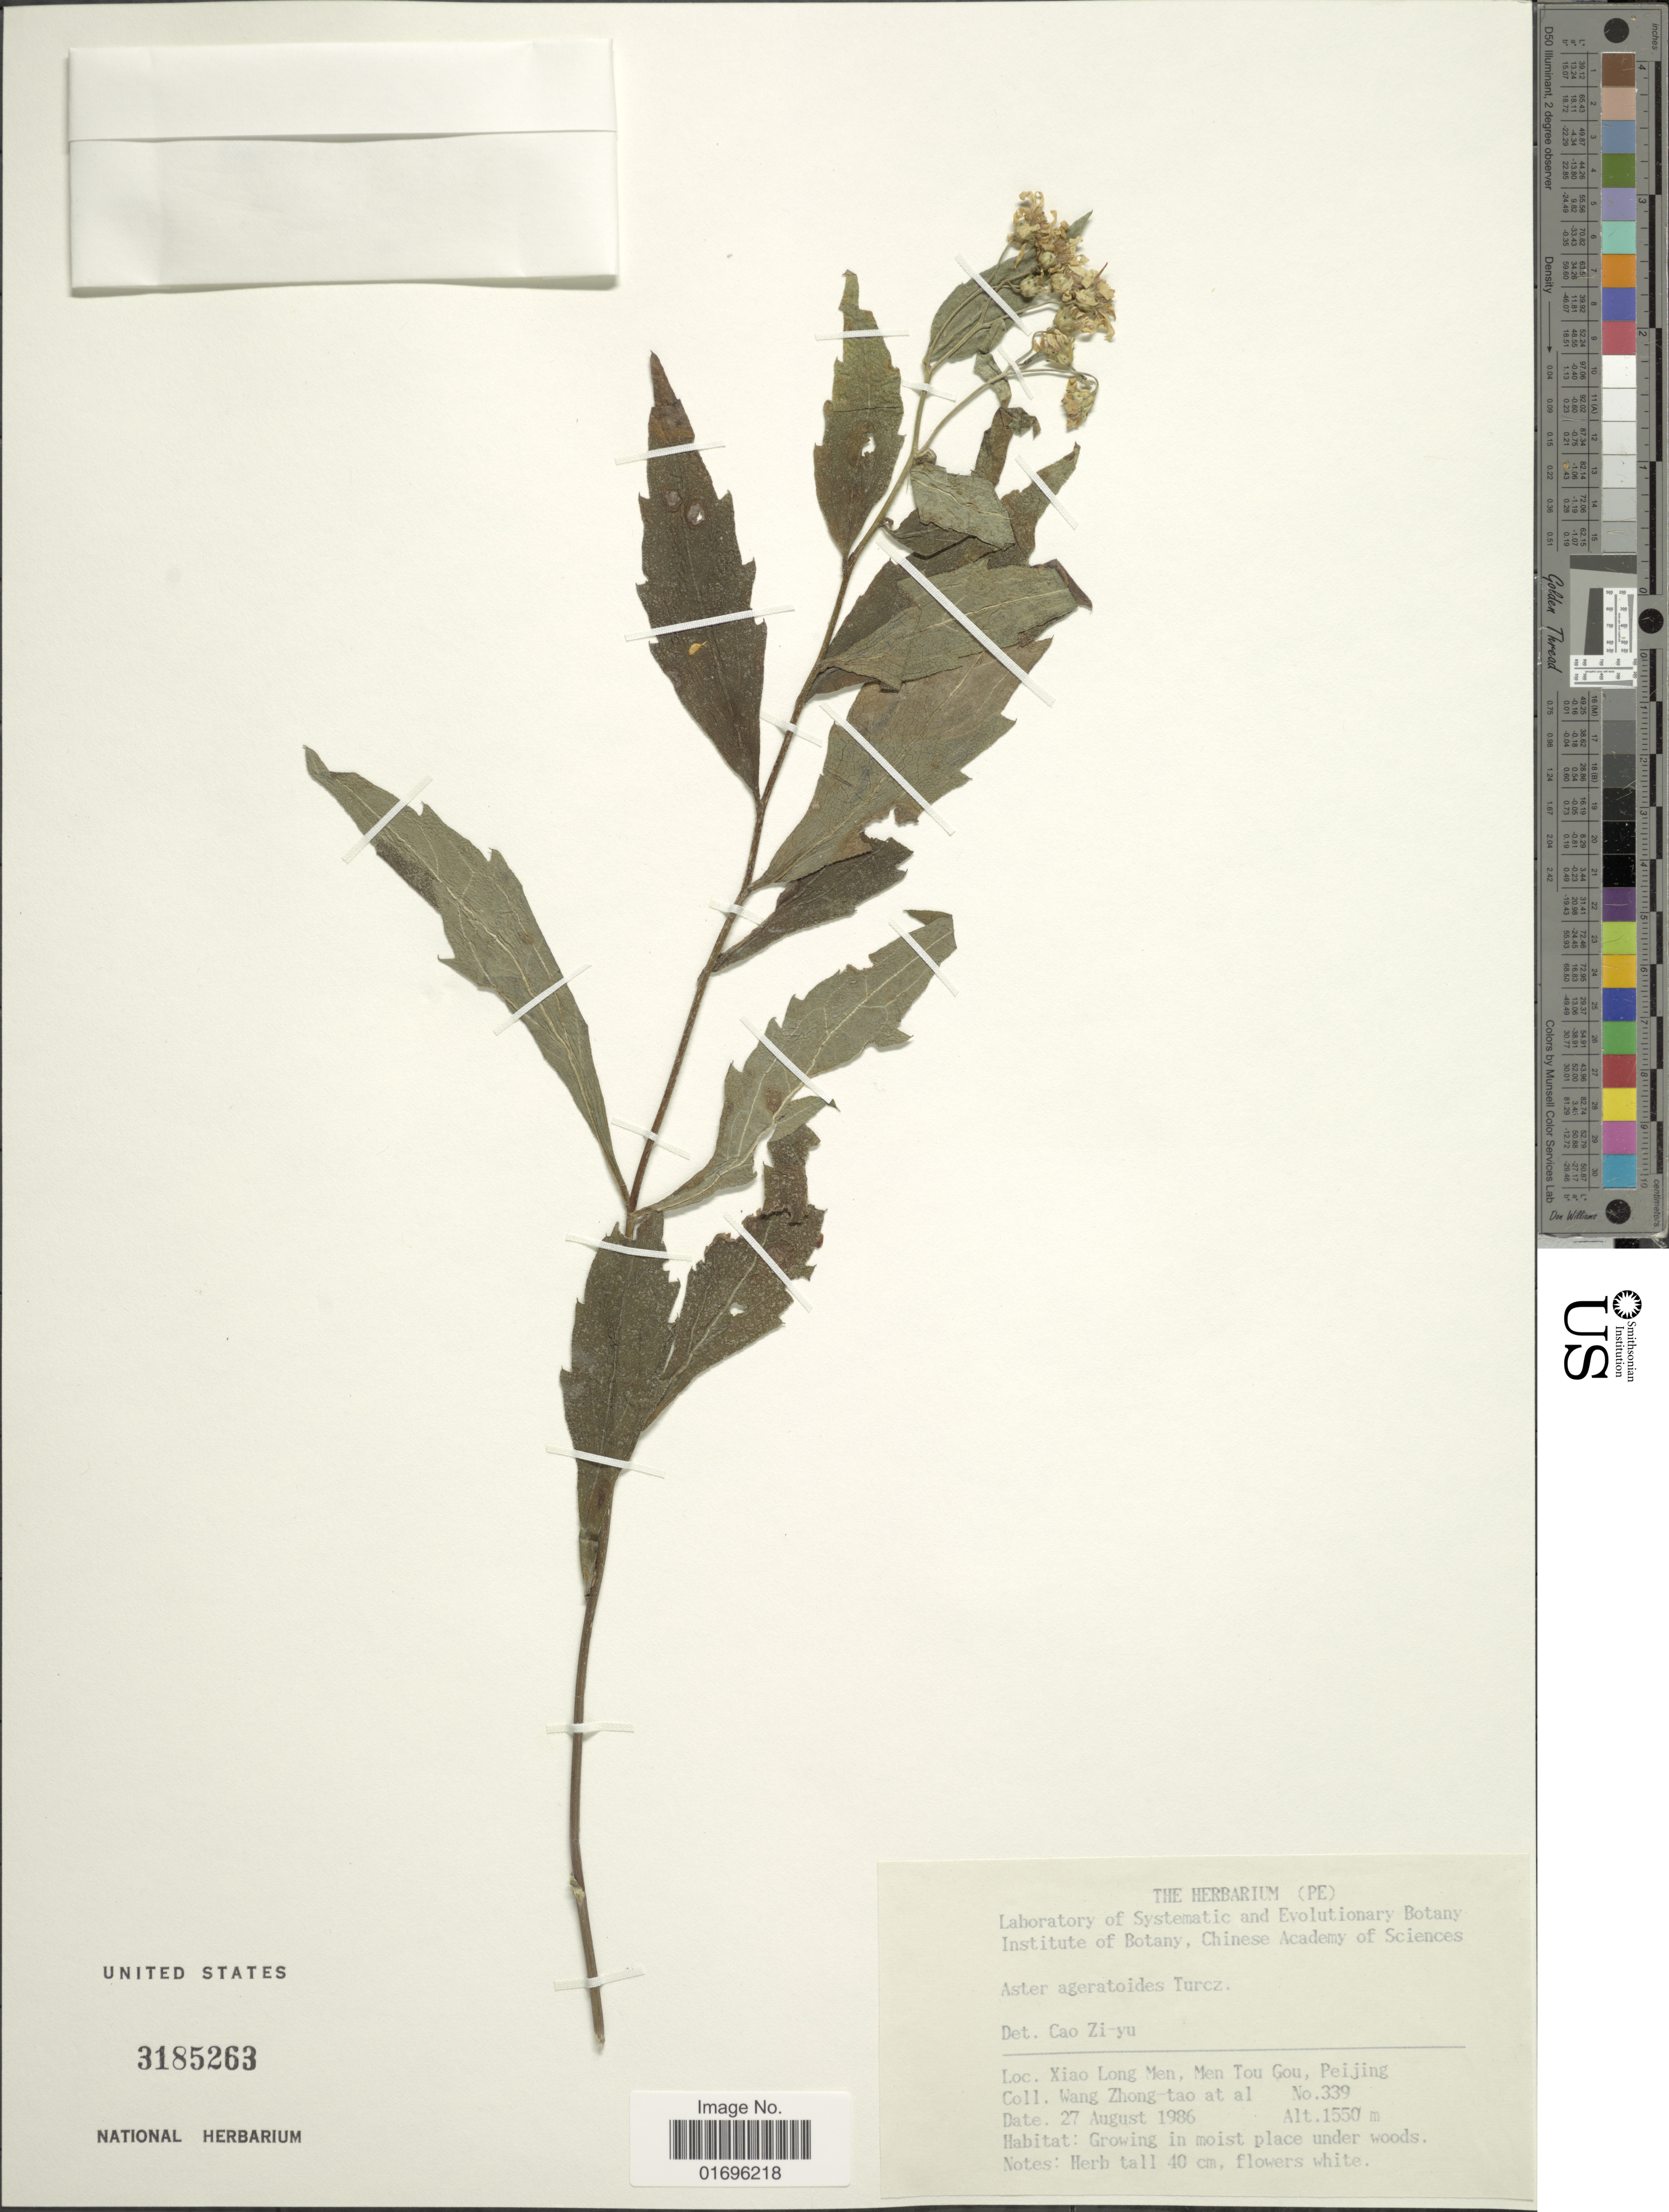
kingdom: Plantae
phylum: Tracheophyta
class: Magnoliopsida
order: Asterales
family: Asteraceae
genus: Aster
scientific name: Aster ageratoides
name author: Turcz.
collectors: et al.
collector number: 339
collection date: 1986-08-27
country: China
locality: Xiao Long Men, Men Tou Gou, Peijing.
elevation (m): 1550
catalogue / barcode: US 3185263